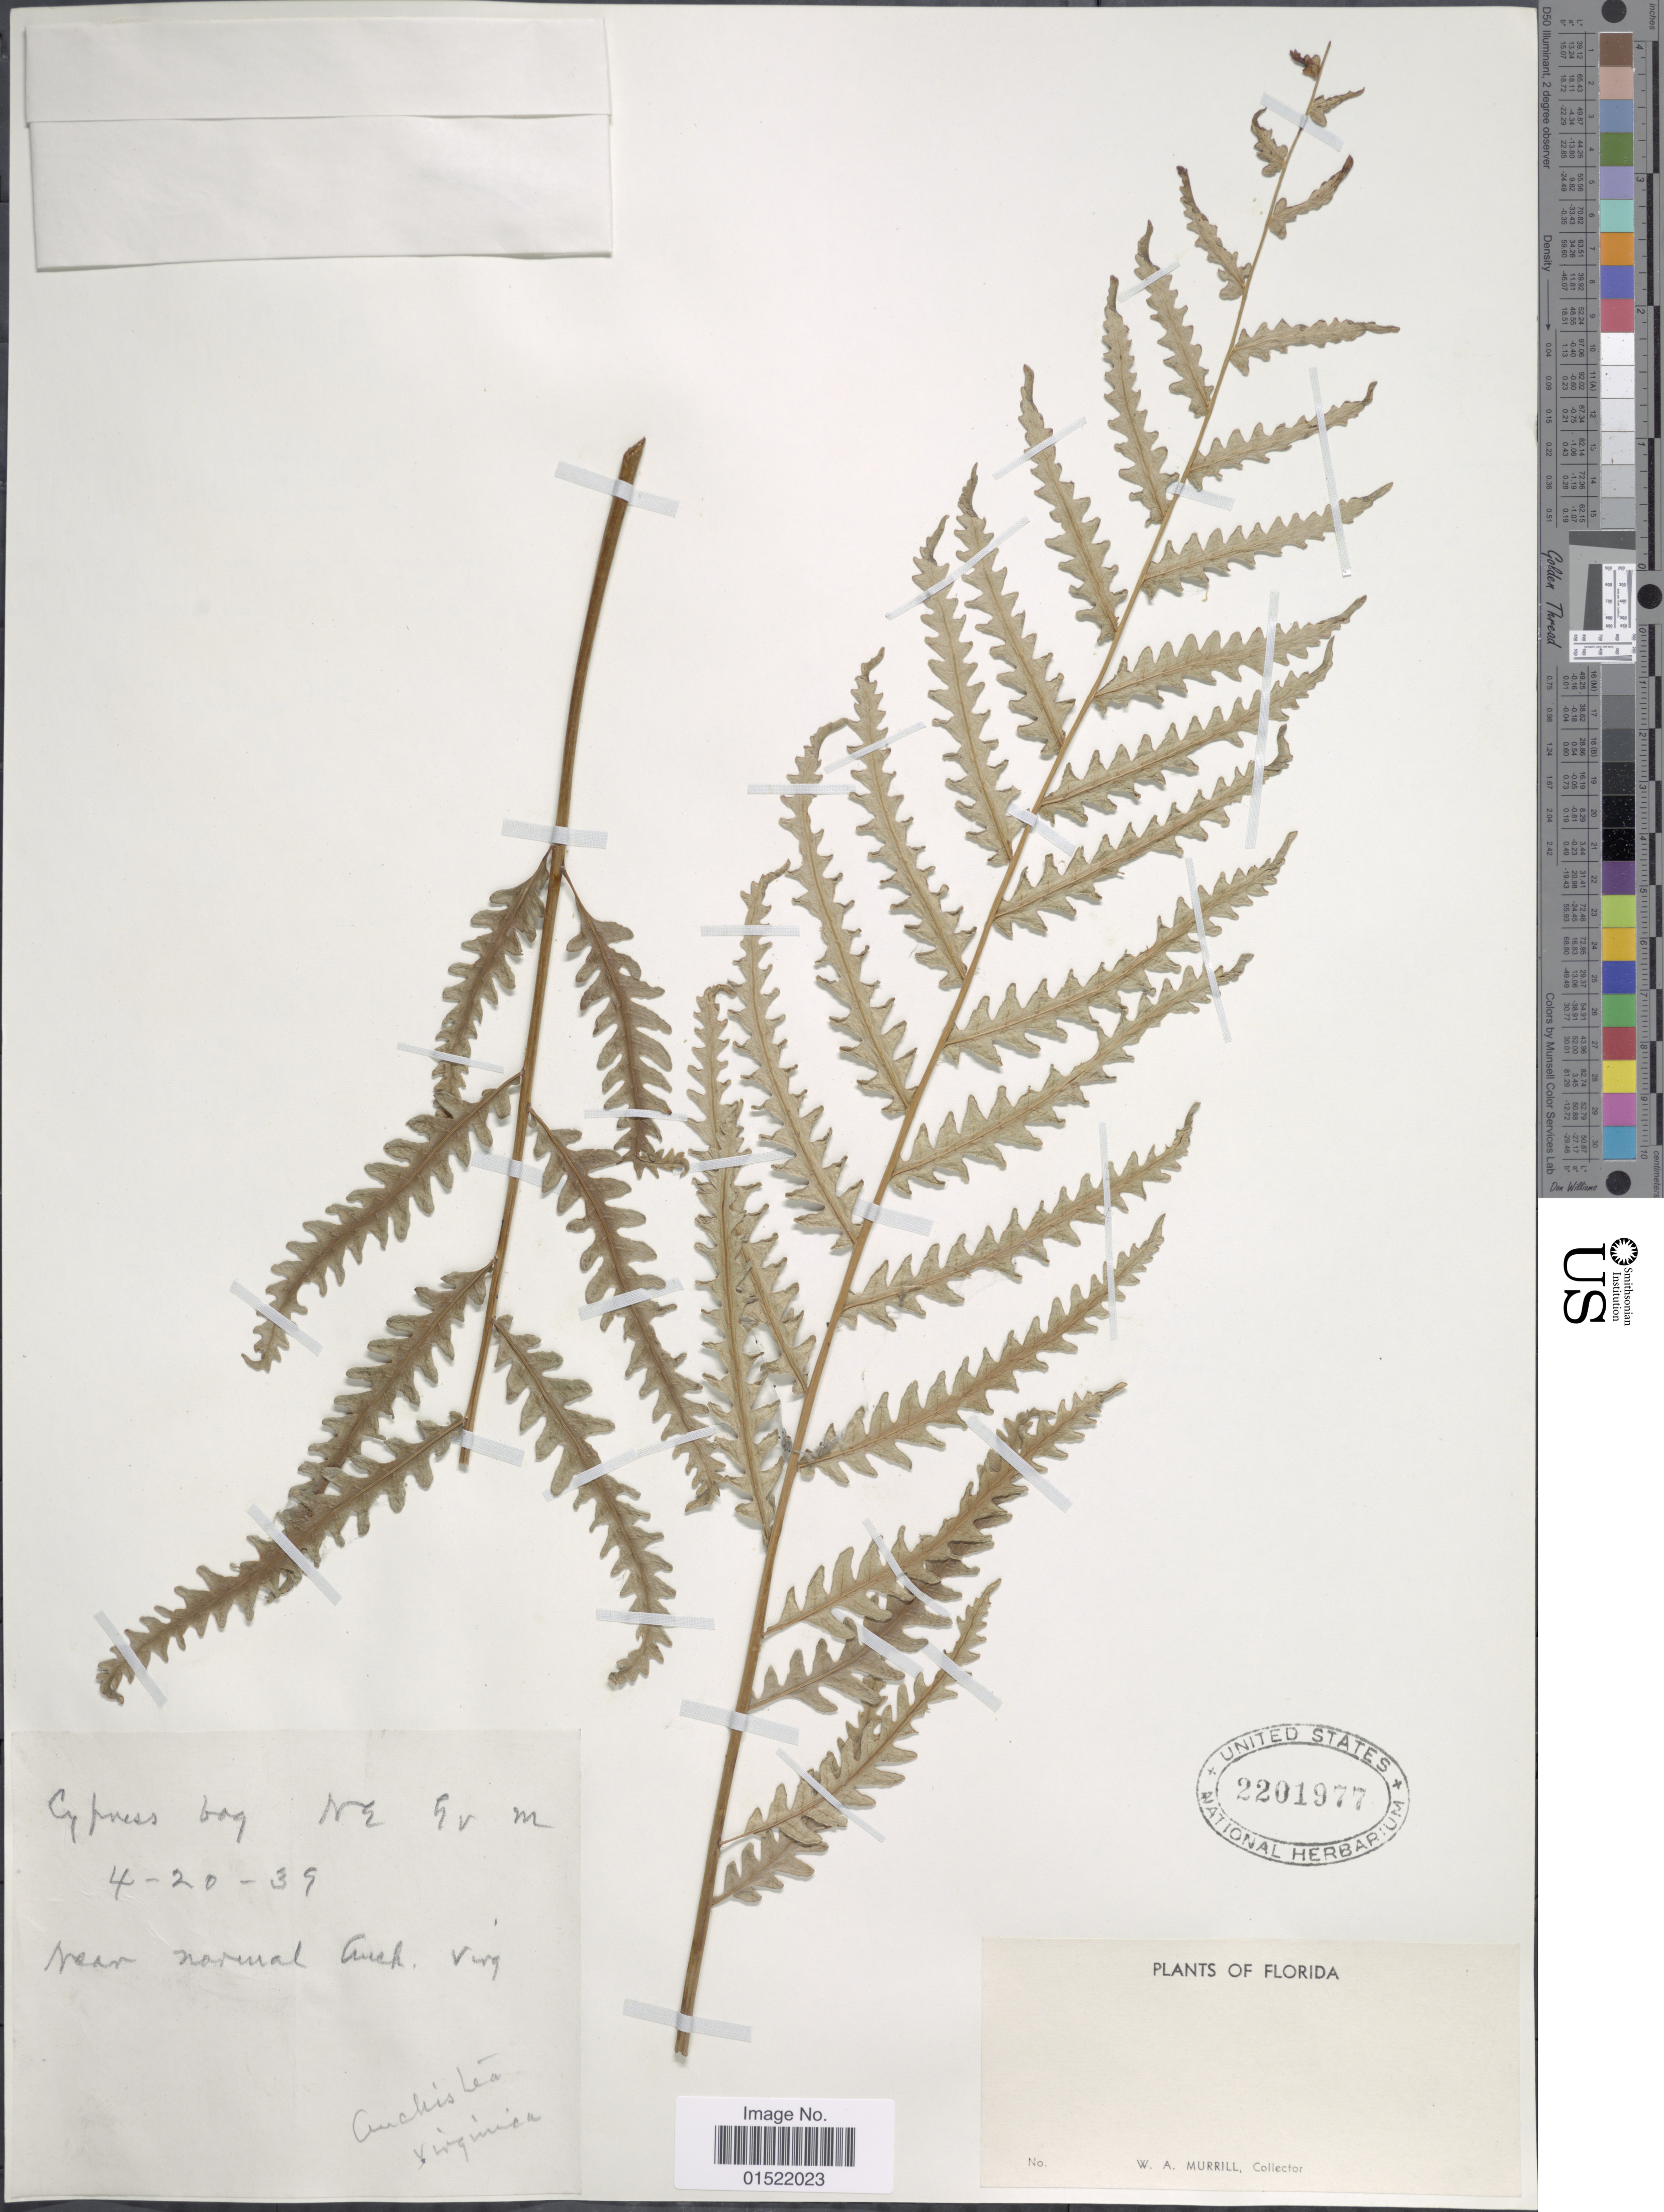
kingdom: Plantae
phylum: Tracheophyta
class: Polypodiopsida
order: Polypodiales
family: Blechnaceae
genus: Woodwardia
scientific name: Woodwardia virginica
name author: (L.) R.M. Sm.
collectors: W. A. Murrill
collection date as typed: Transcribed d/m/y: 20/4/39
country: United States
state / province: Florida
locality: Cypress bog, NE.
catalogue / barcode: US 2201977